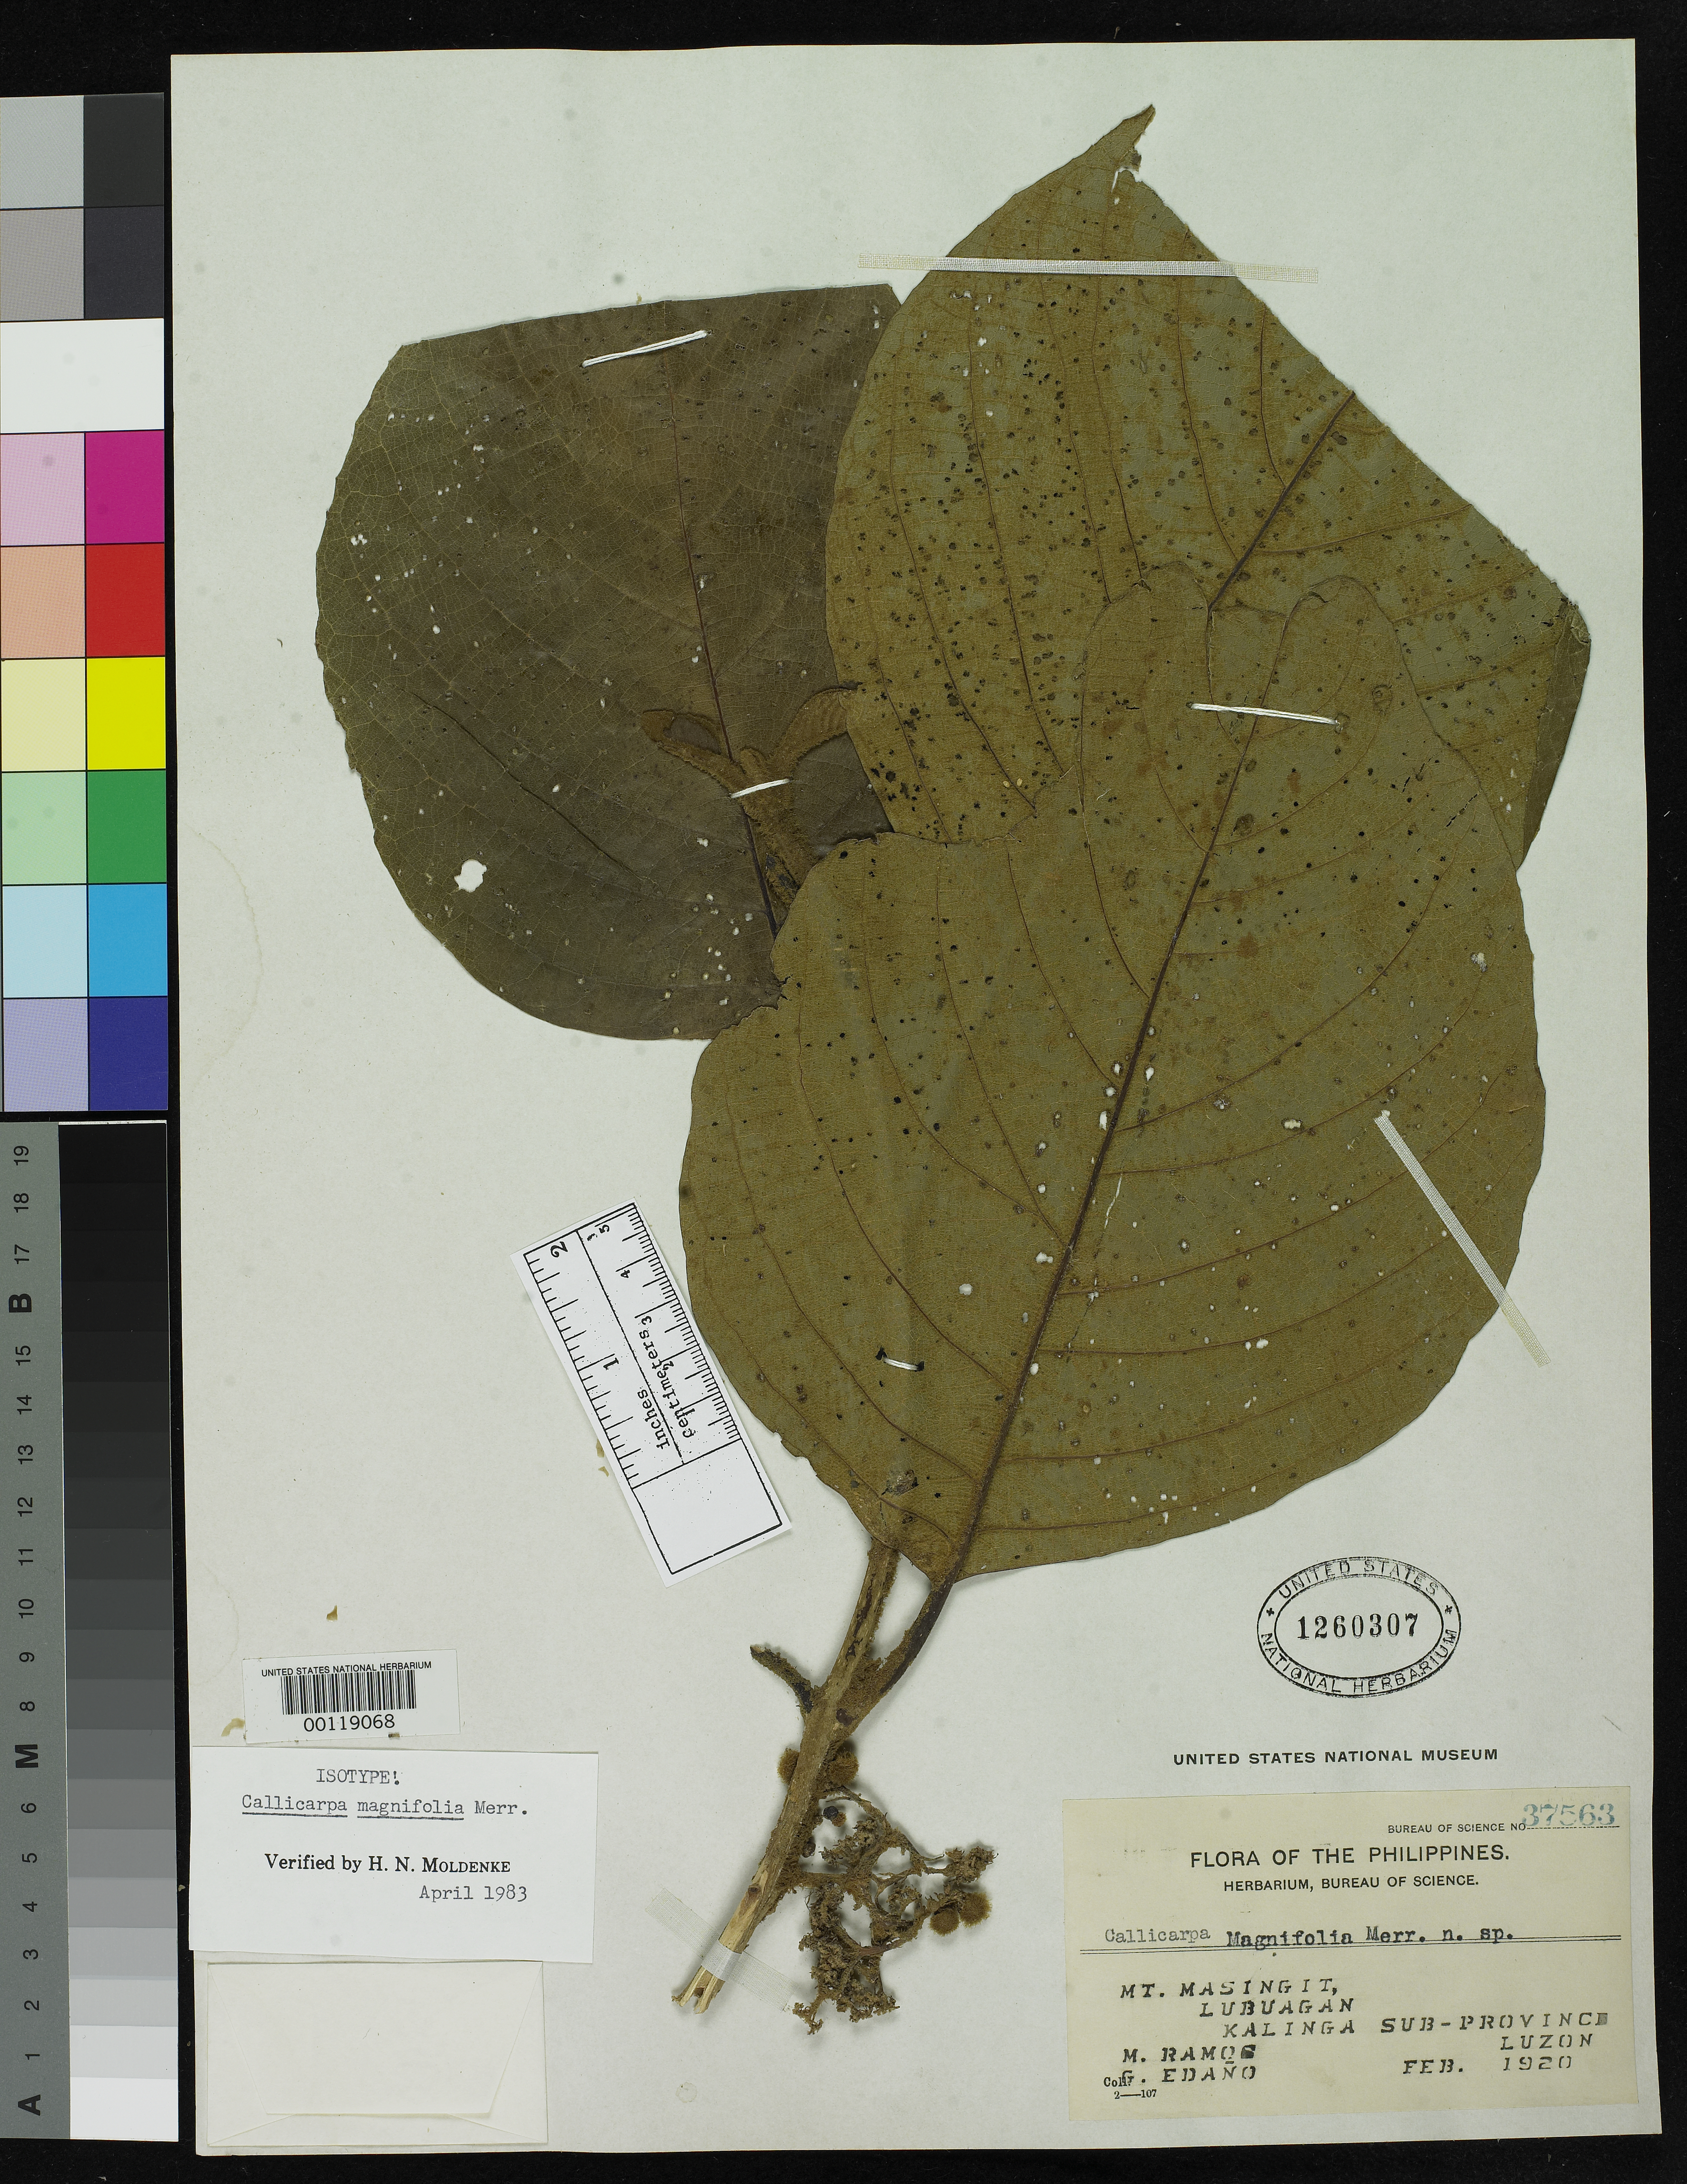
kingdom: Plantae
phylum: Tracheophyta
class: Magnoliopsida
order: Lamiales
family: Lamiaceae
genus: Callicarpa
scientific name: Callicarpa magnifolia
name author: Merr.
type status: Isotype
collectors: M. Ramos & G. E. Edaño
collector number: Bur. Sci. 37563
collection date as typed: Feb 1920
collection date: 1920-02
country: Philippines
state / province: Cordillera (Administrative Region)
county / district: Kalinga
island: Luzon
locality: Mt. Masingit.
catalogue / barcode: US 1260307